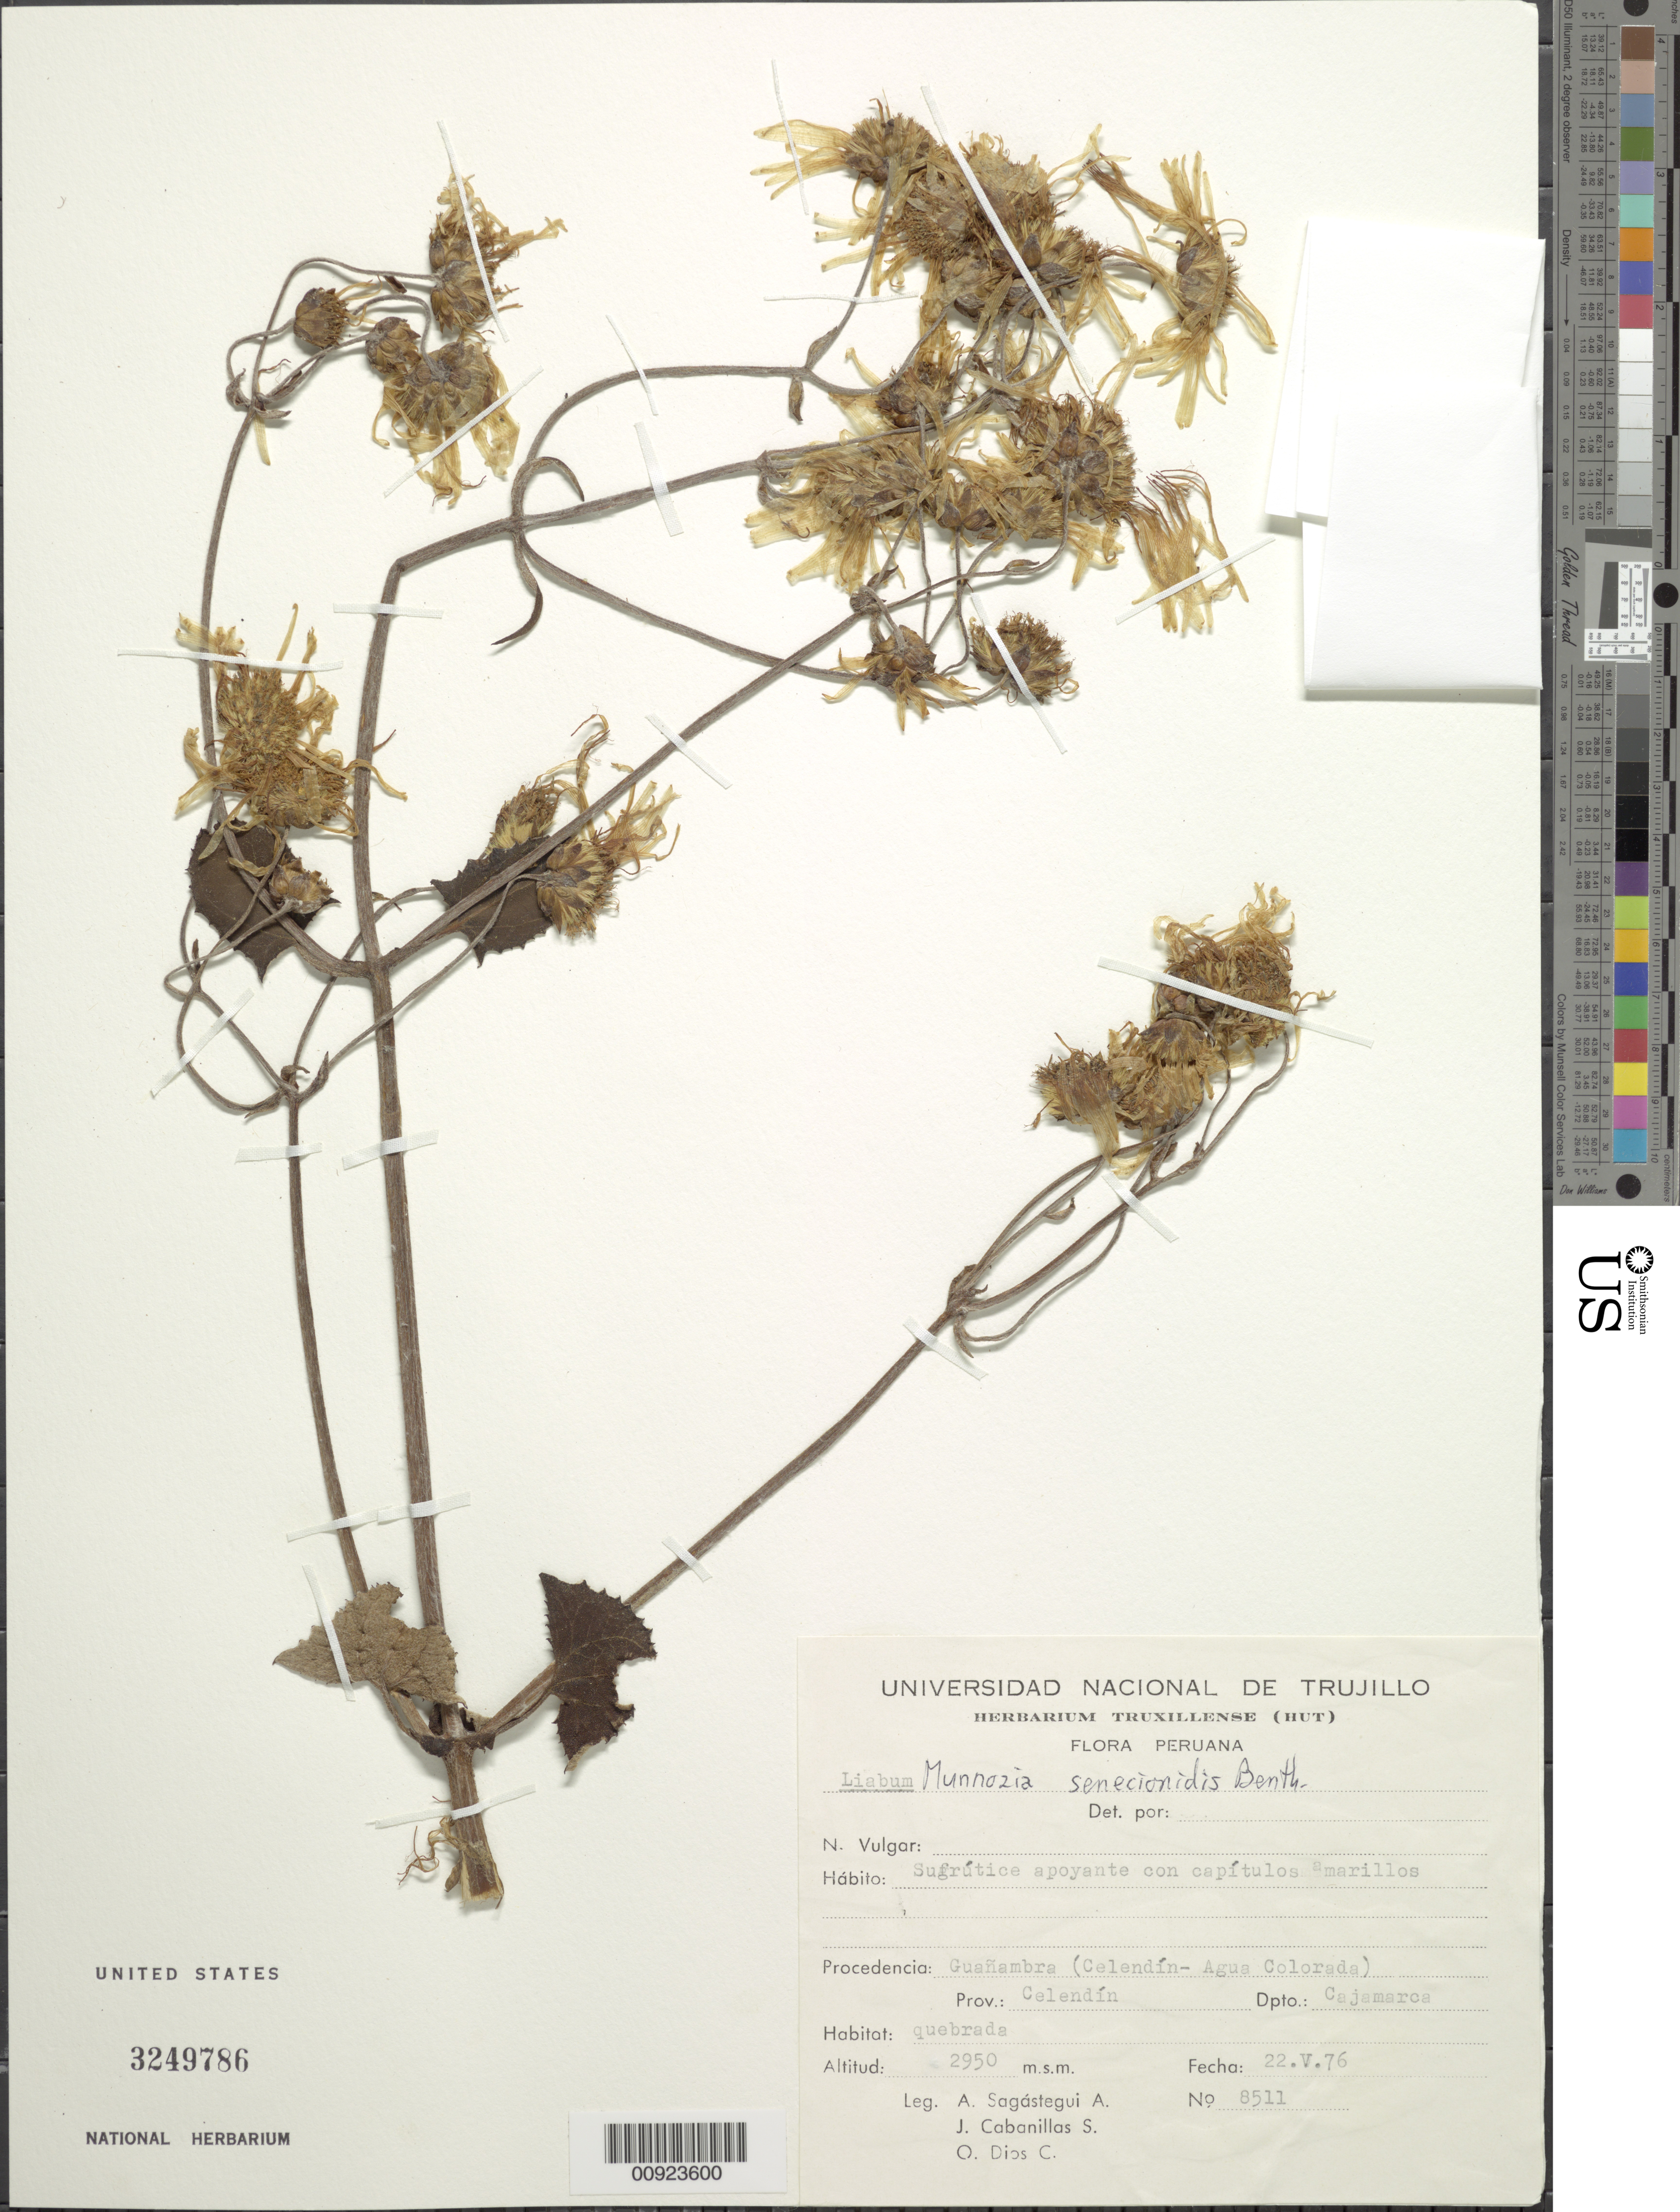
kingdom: Plantae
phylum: Tracheophyta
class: Magnoliopsida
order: Asterales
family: Asteraceae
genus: Munnozia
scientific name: Munnozia senecionidis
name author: Benth.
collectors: A. Sagástegui A., J. Cabanillas S. & O. Dios C.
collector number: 8511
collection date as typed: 22 May 1976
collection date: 1976-05-22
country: Peru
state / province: Cajamarca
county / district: Celendín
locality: Guañambra (Celendín - Agua Colorada)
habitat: Quebrada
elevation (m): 2950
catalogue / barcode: US 3249786